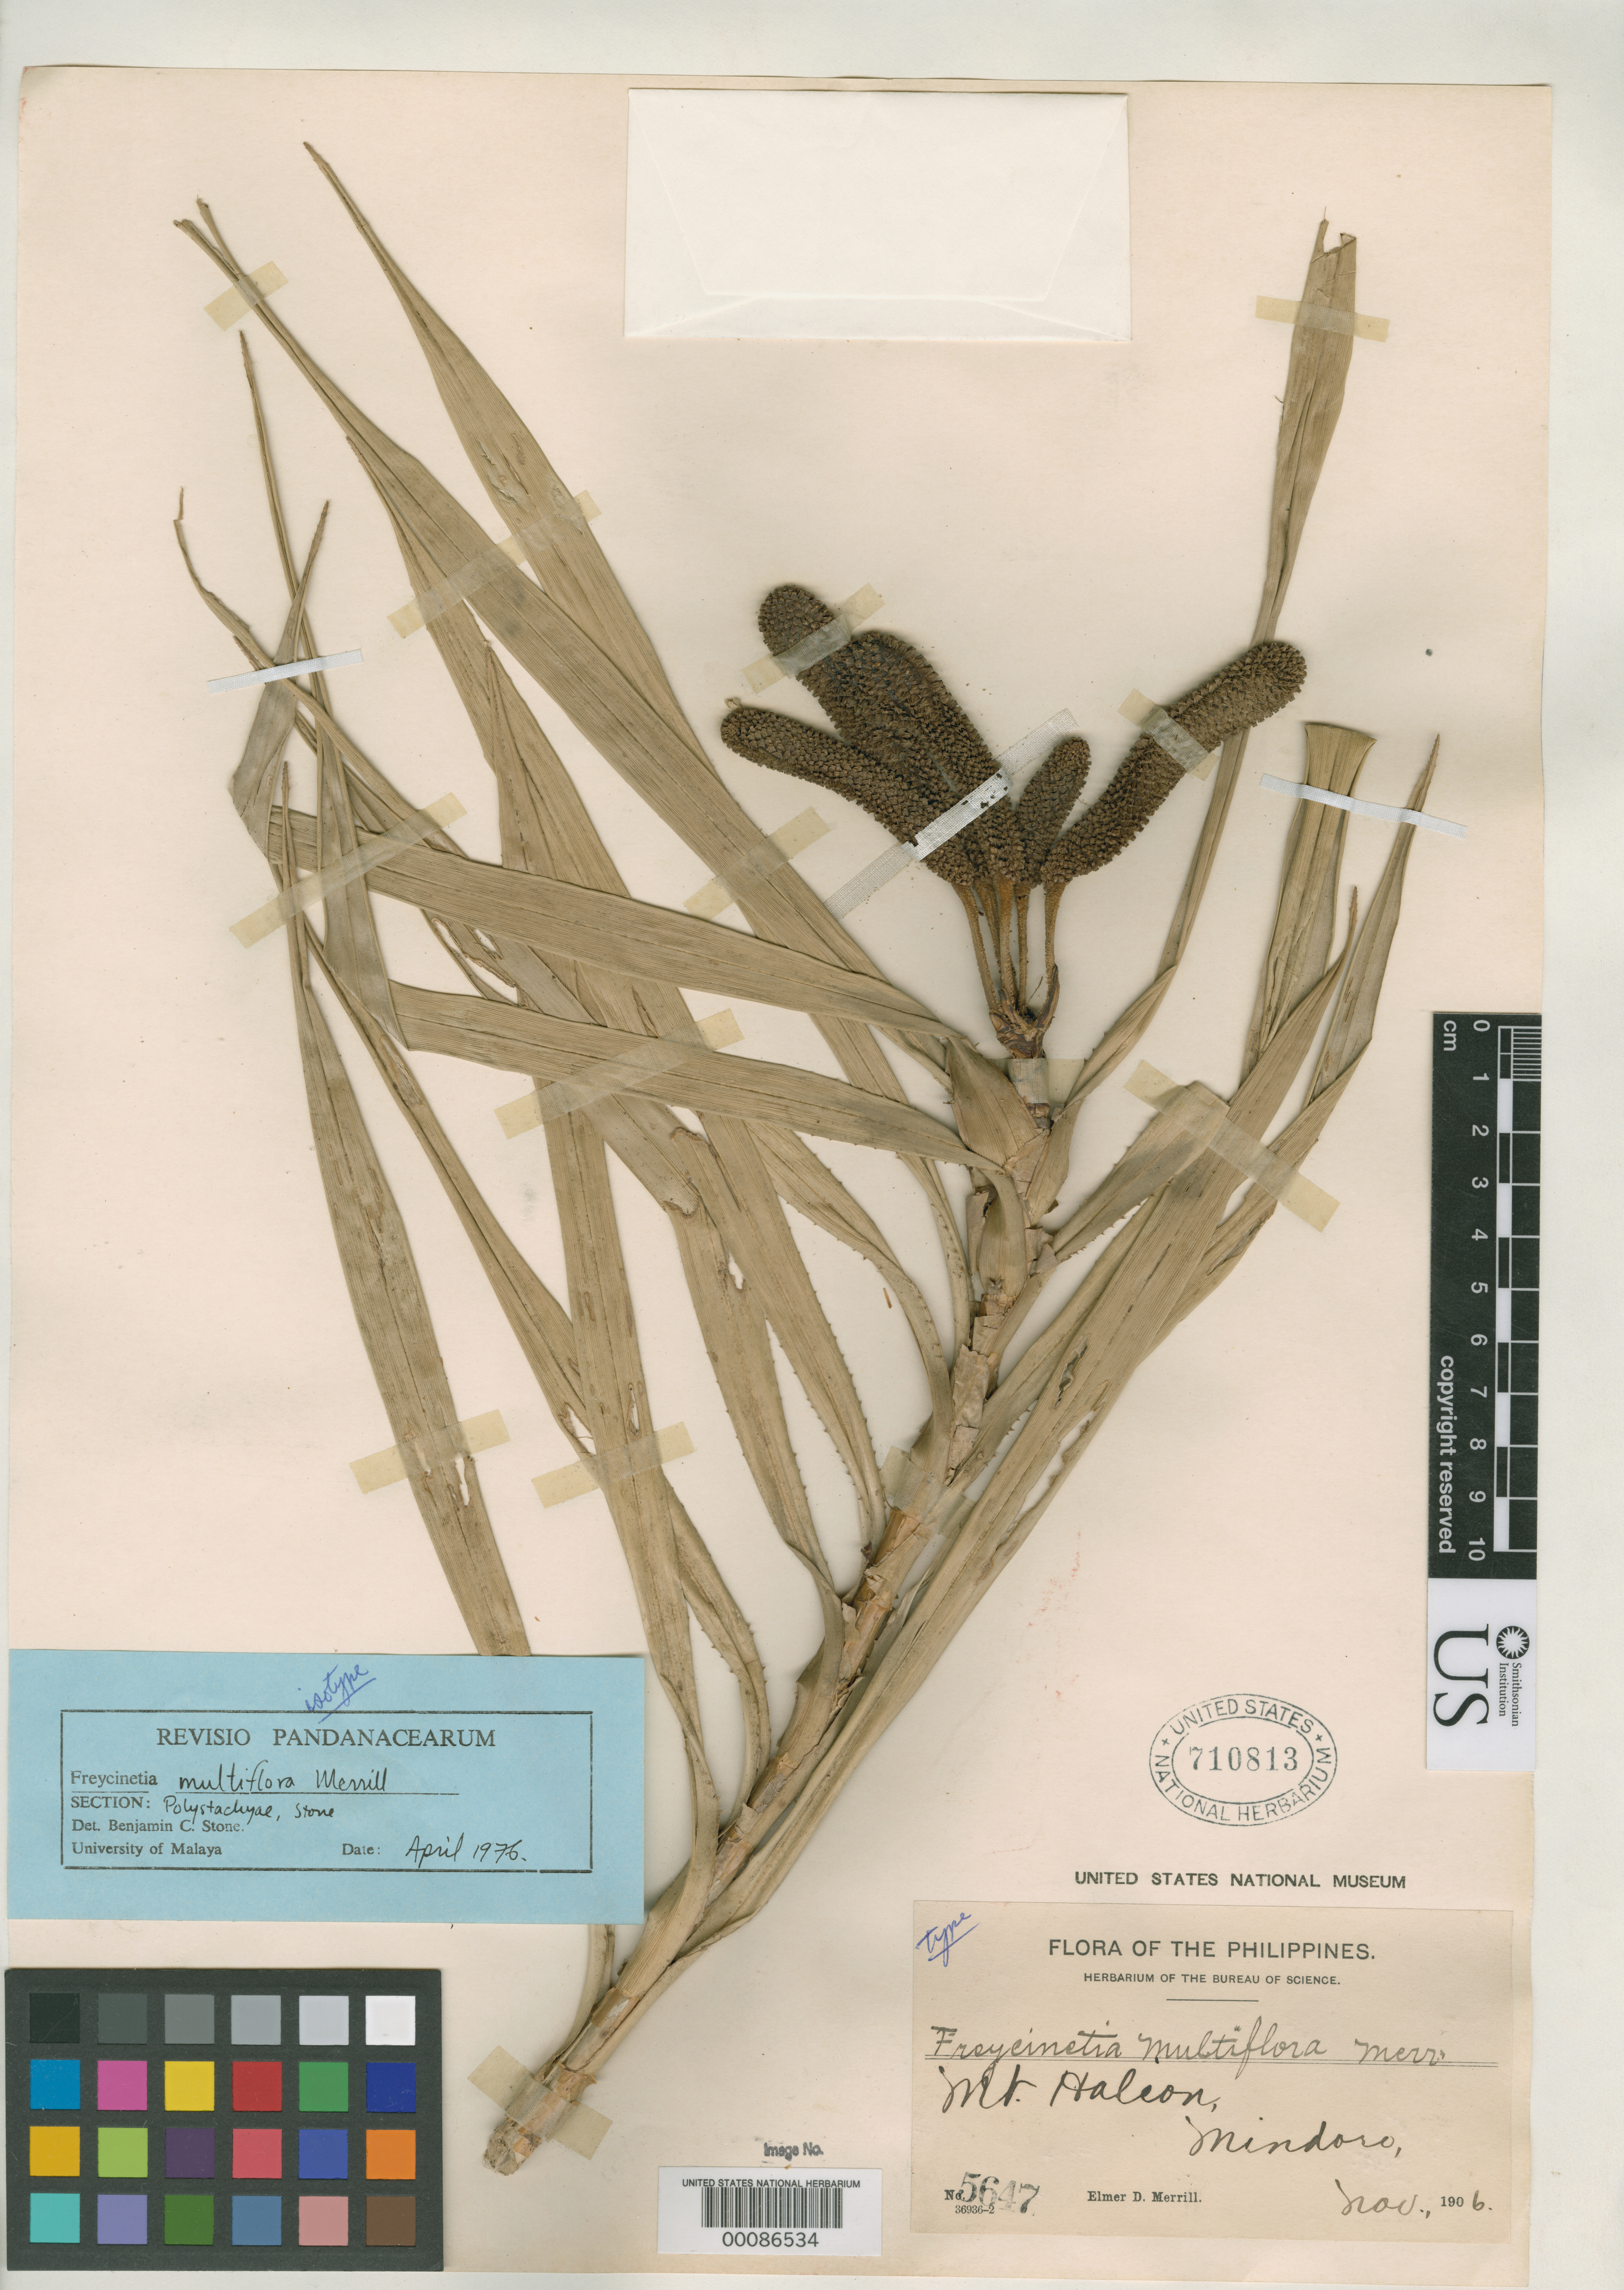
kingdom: Plantae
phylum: Tracheophyta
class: Liliopsida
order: Pandanales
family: Pandanaceae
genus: Freycinetia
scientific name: Freycinetia multiflora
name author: Merr.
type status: Isotype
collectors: E. D. Merrill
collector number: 5647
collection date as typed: Nov 1906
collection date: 1906-11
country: Philippines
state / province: Mimaropa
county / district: Mindoro Oriental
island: Mindoro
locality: Mount Halcon.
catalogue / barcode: US 710813